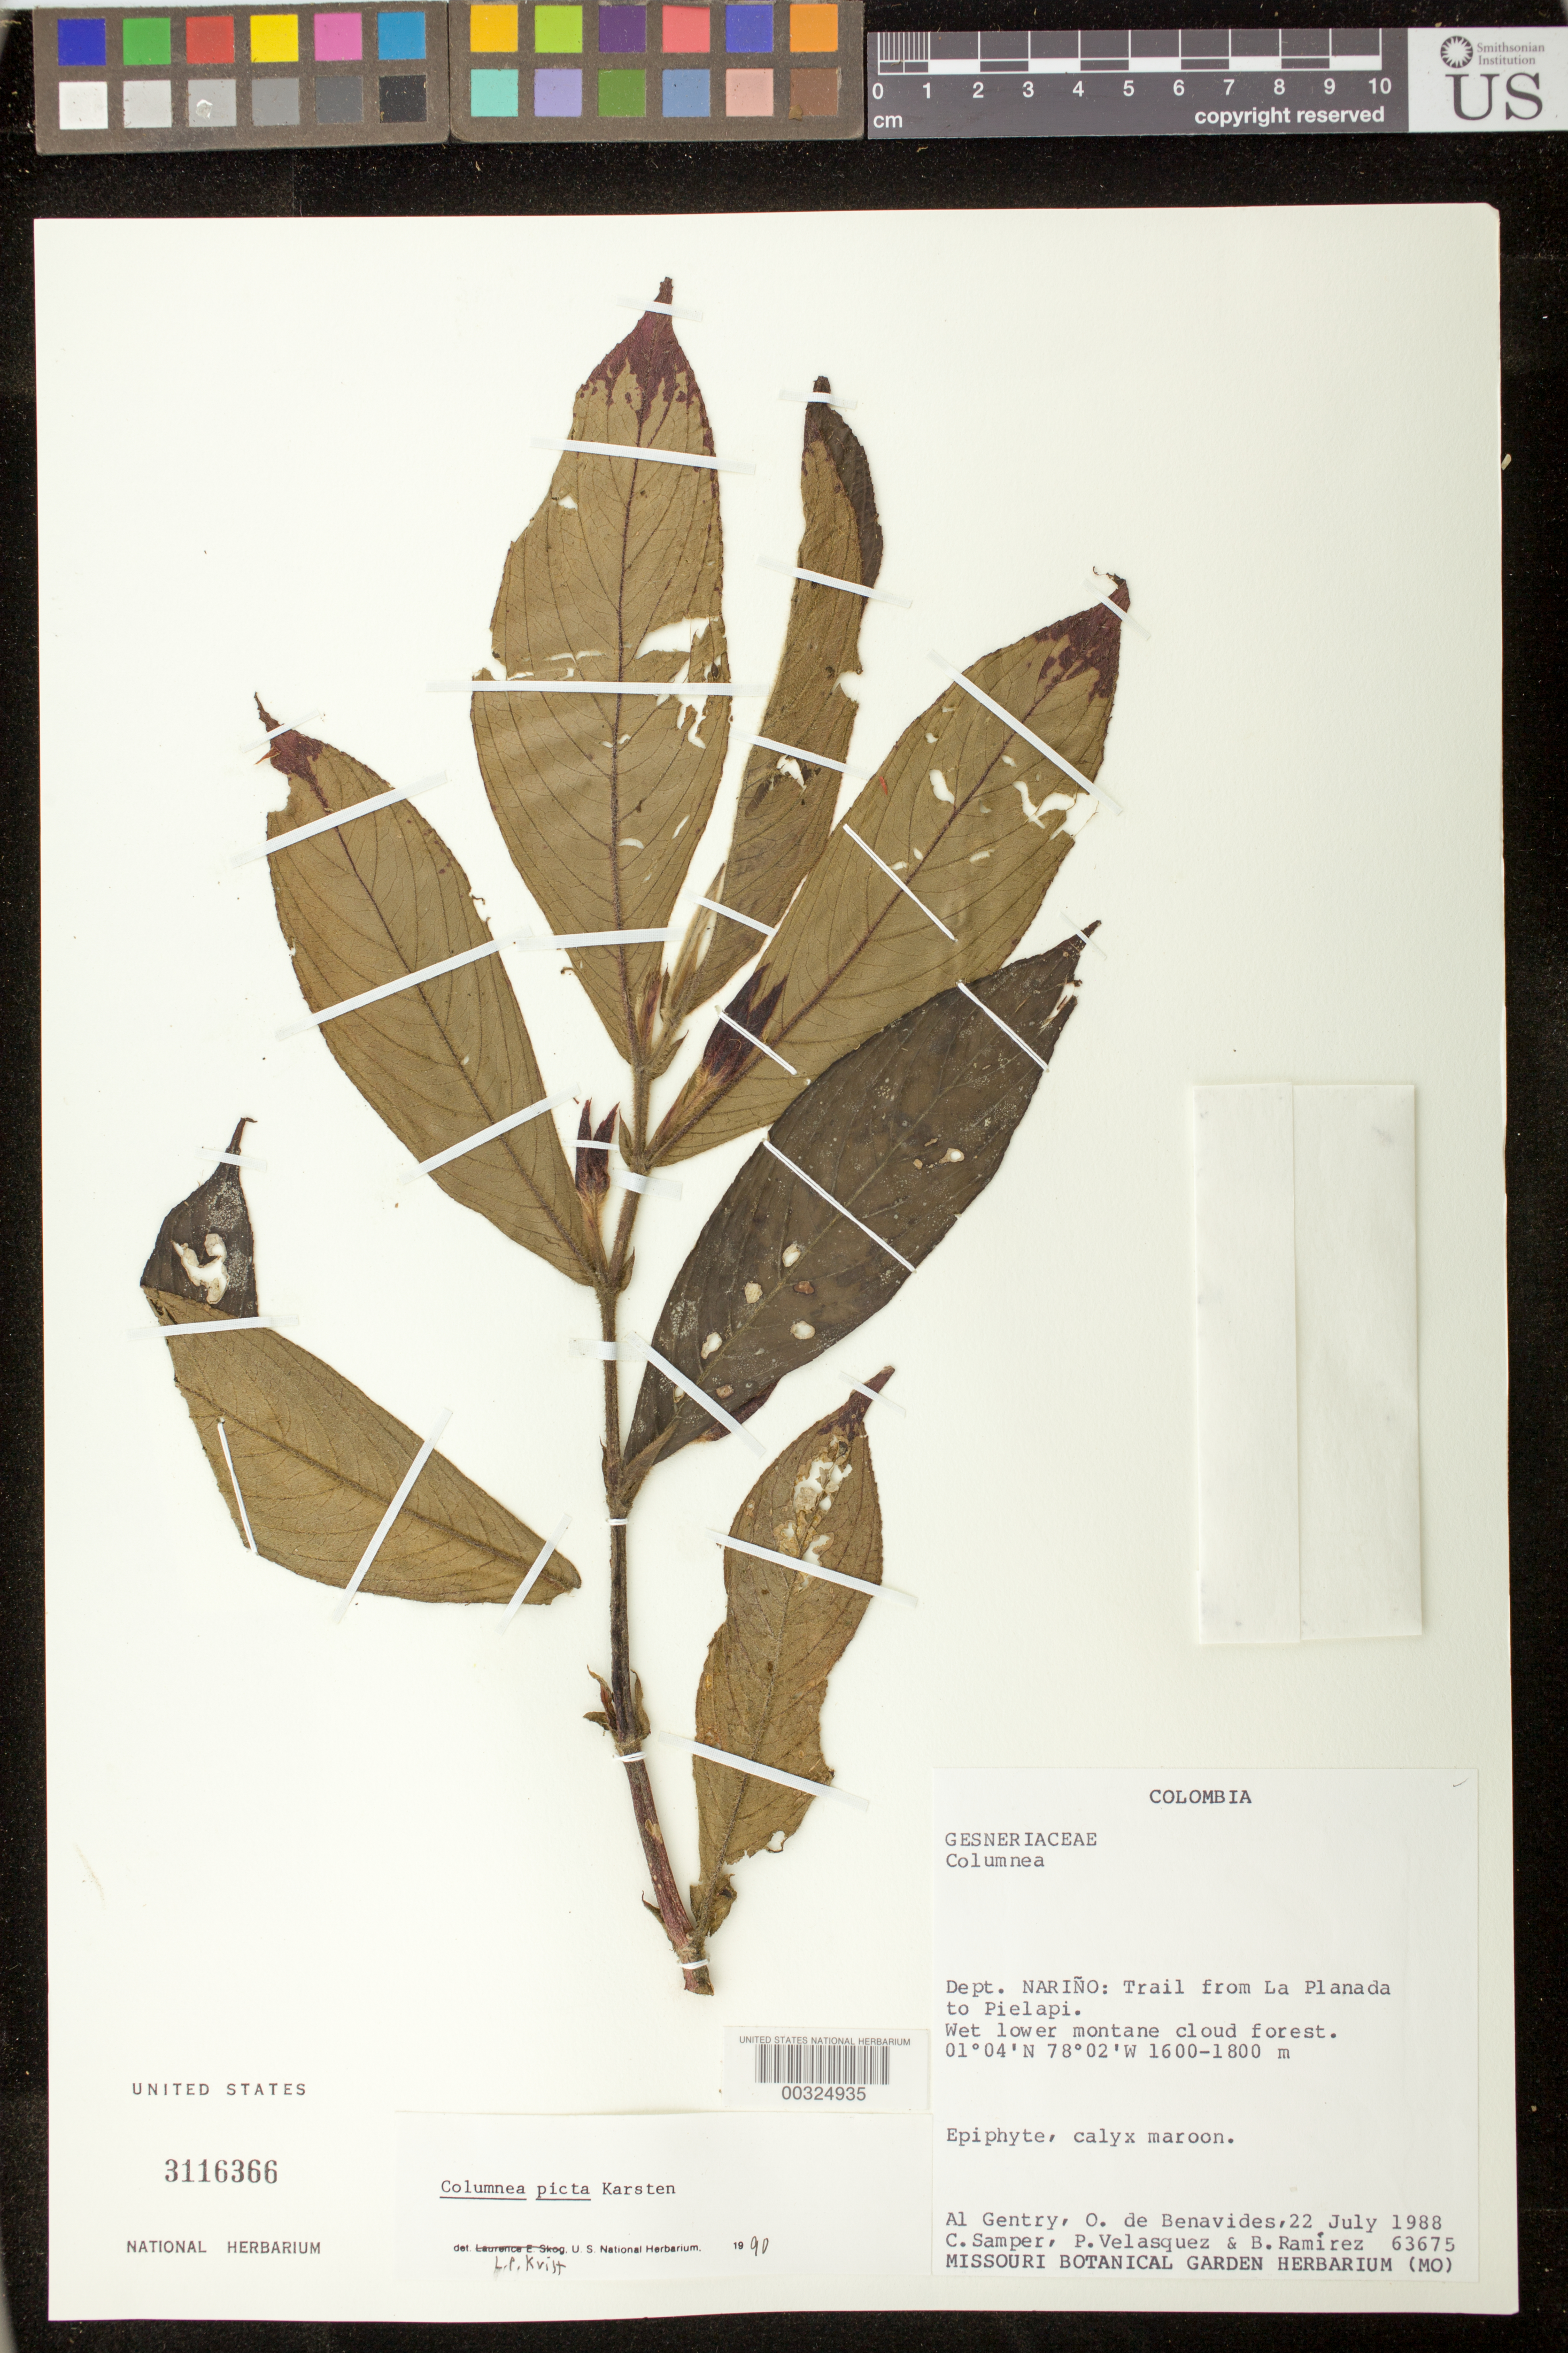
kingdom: Plantae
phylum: Tracheophyta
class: Magnoliopsida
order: Lamiales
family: Gesneriaceae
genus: Columnea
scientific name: Columnea karsteniana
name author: Singh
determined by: Skog, Laurence E.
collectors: A. H. Gentry, Olga S. de Benavides, C. Samper, P. Velasquez & B. Ramírez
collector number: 63675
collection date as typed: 22 Jul 1988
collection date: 1988-07-22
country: Colombia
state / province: Nariño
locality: Trail from La Planada to Pielapi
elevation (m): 1600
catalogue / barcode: US 3116366